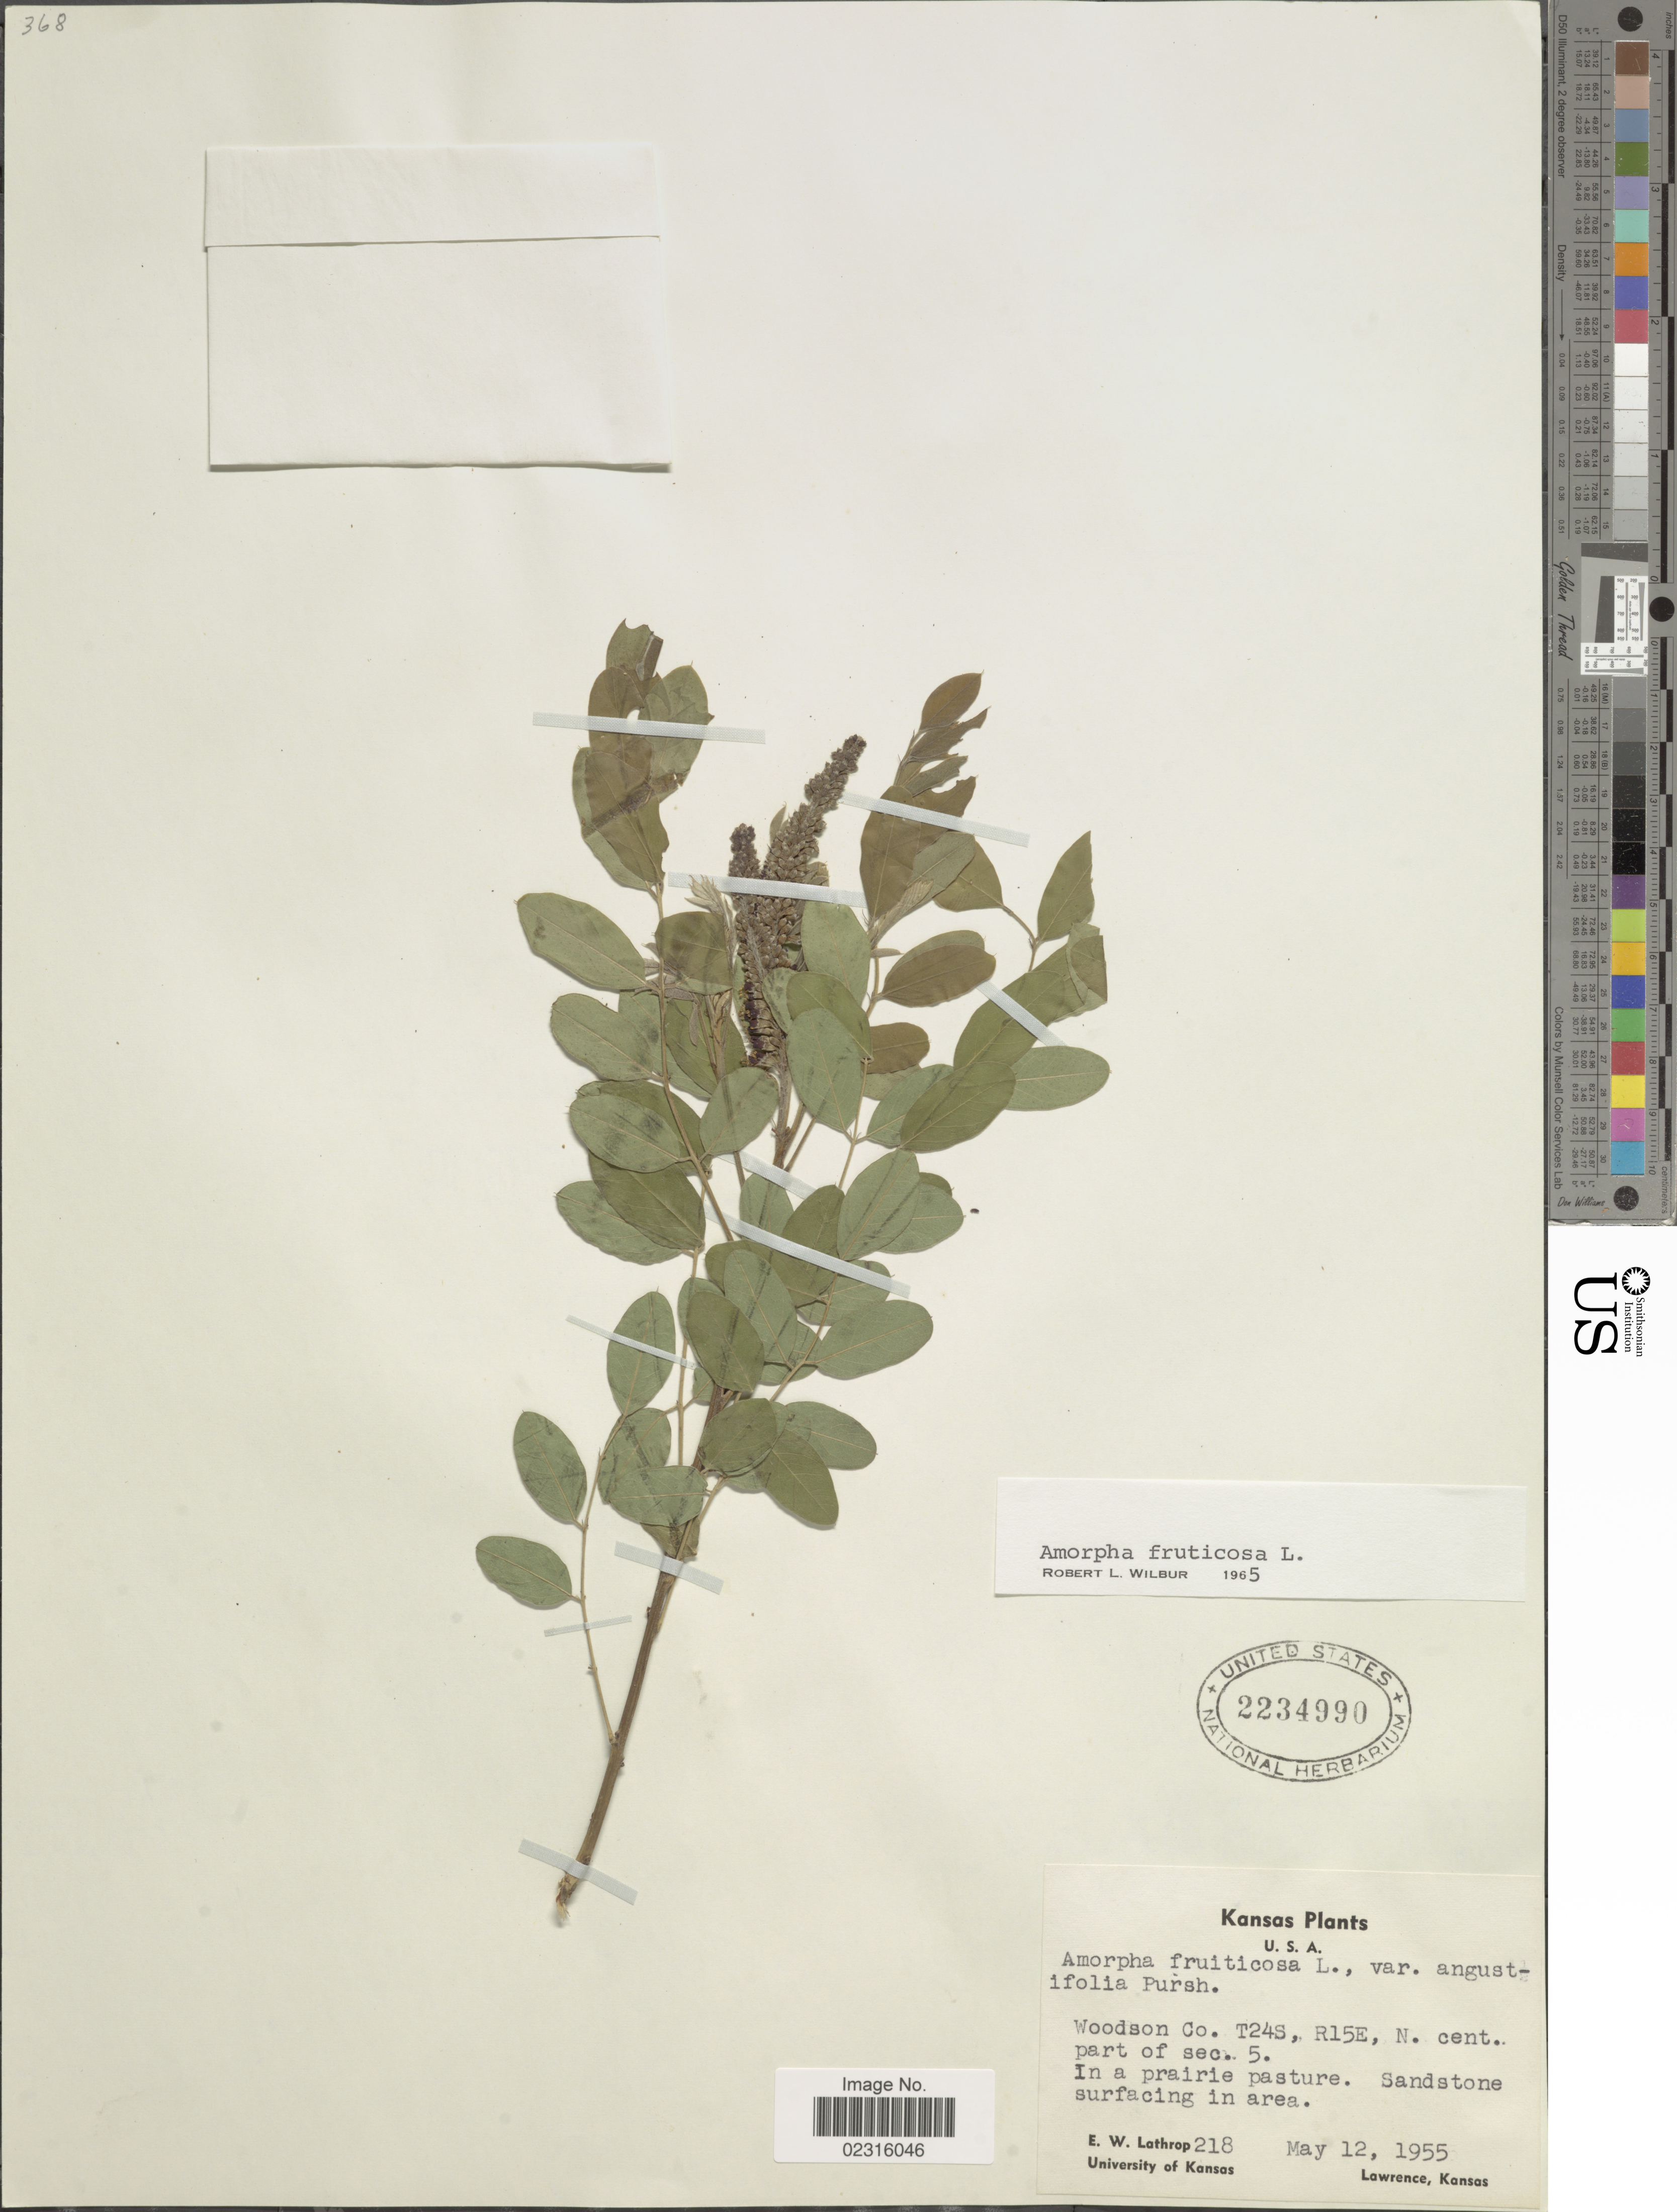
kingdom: Plantae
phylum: Tracheophyta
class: Magnoliopsida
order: Fabales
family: Fabaceae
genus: Amorpha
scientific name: Amorpha fruticosa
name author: L.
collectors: E. W. Lathrop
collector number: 218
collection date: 1955-05-12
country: United States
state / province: Kansas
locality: Woodson Co. T24S, R15E, N. cent. part of sec. 5, in a prairie pasture.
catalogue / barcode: US 2234990